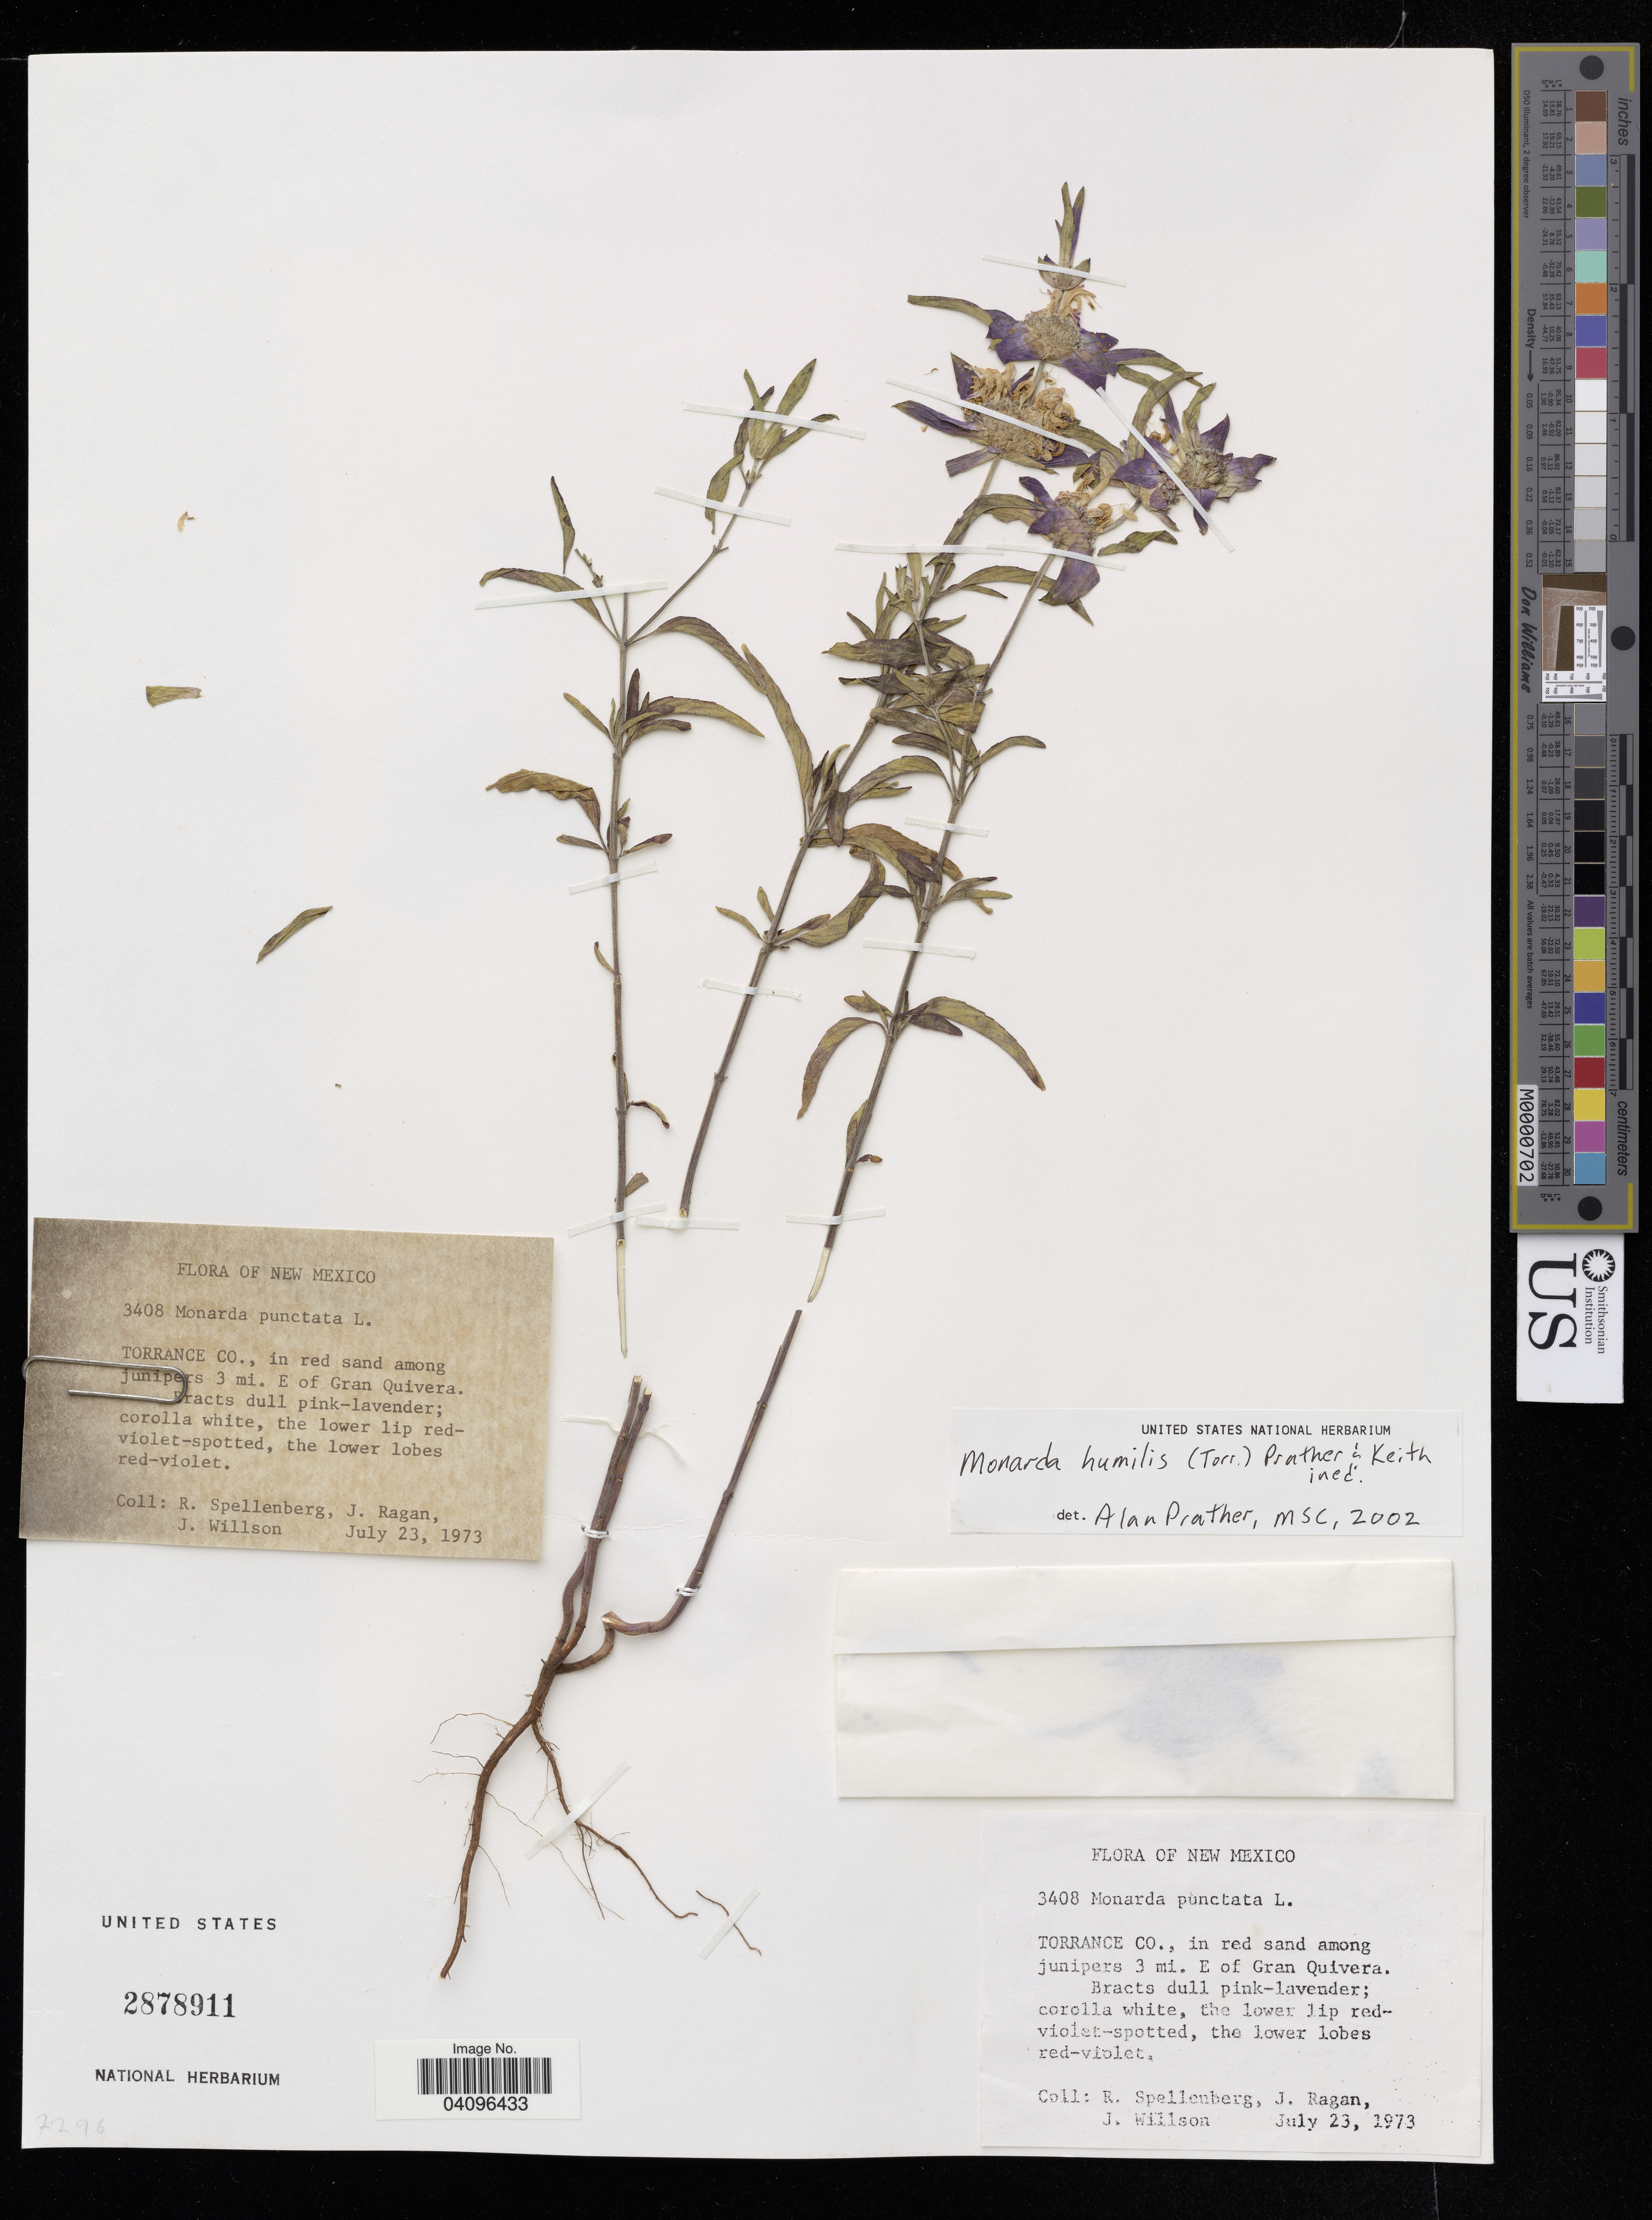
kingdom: Plantae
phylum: Tracheophyta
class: Magnoliopsida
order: Lamiales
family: Lamiaceae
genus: Monarda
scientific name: Monarda humilis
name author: (Torr.) Prather & Keith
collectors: R. Spellenberg, J. Ragan & J. Willson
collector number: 3408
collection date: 1973-07-23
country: United States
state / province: New Mexico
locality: Torrance Co., in red sand among junipers 3 mi. E of Gran Quivera.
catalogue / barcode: US 2878911